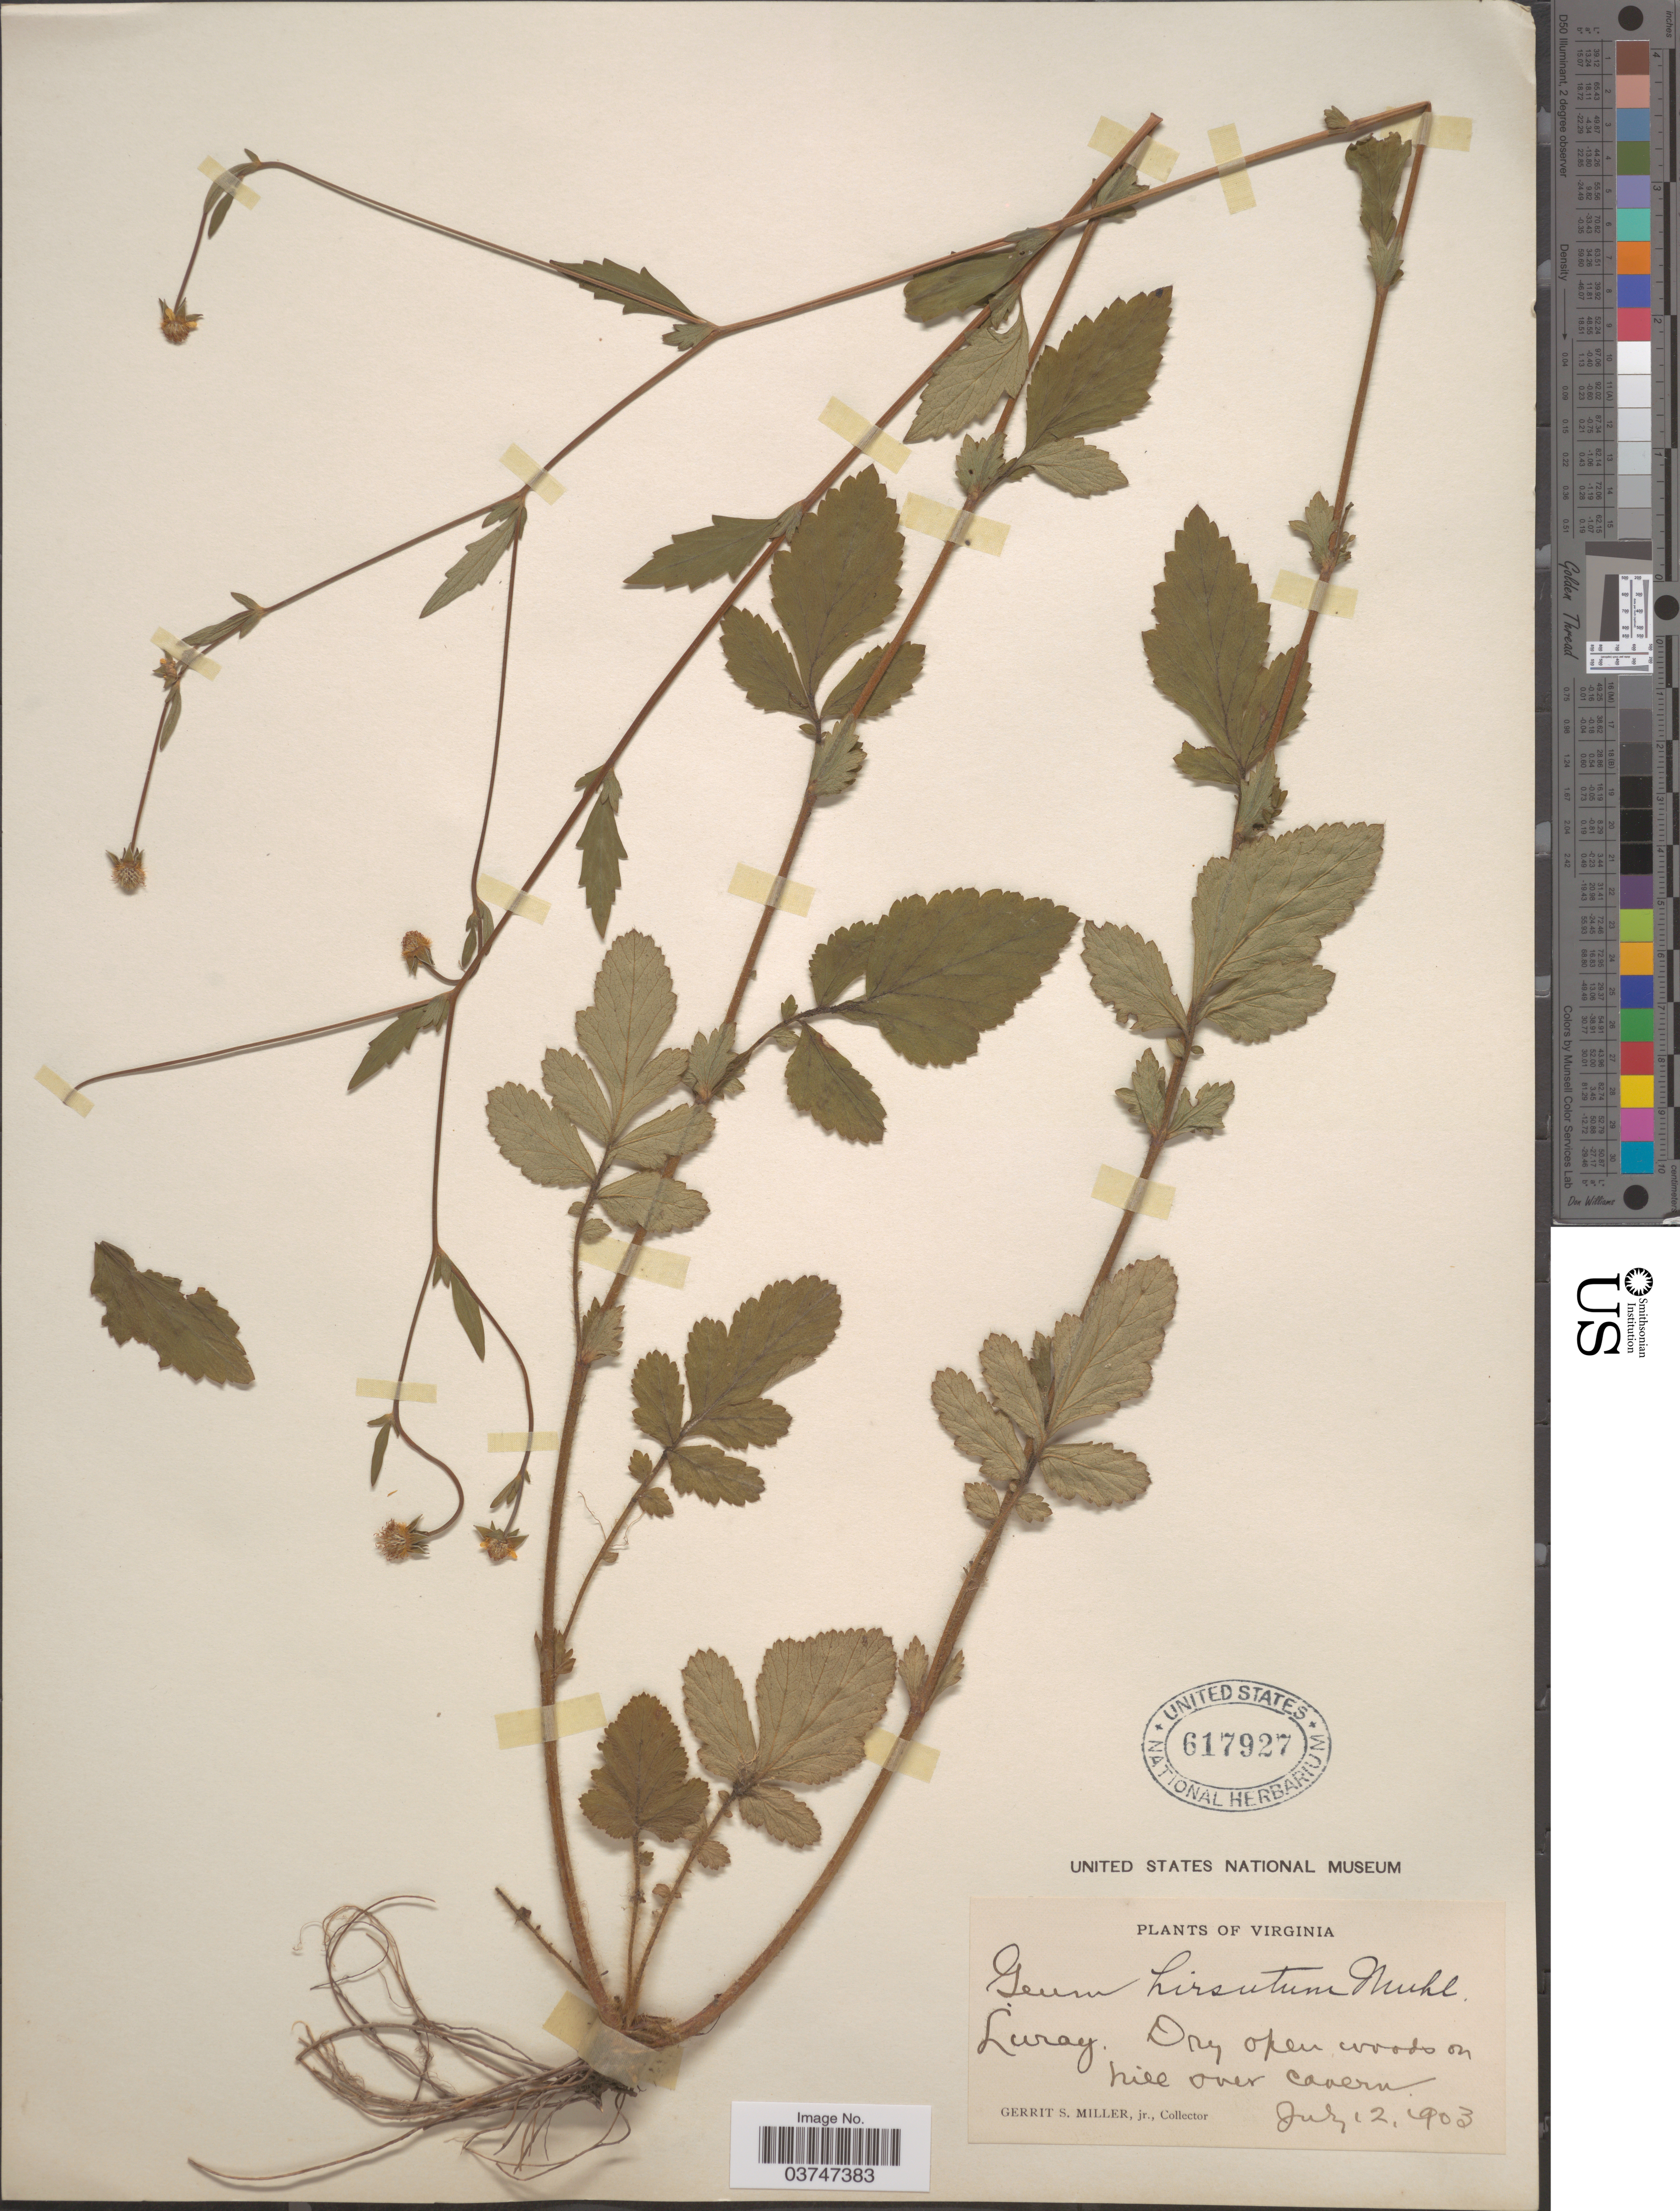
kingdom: Plantae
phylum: Tracheophyta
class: Magnoliopsida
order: Rosales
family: Rosaceae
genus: Geum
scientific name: Geum hirsutum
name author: Muhl. ex Link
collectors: G. S. Miller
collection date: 1903-07-12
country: United States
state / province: Virginia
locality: Luray.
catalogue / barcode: US 617927